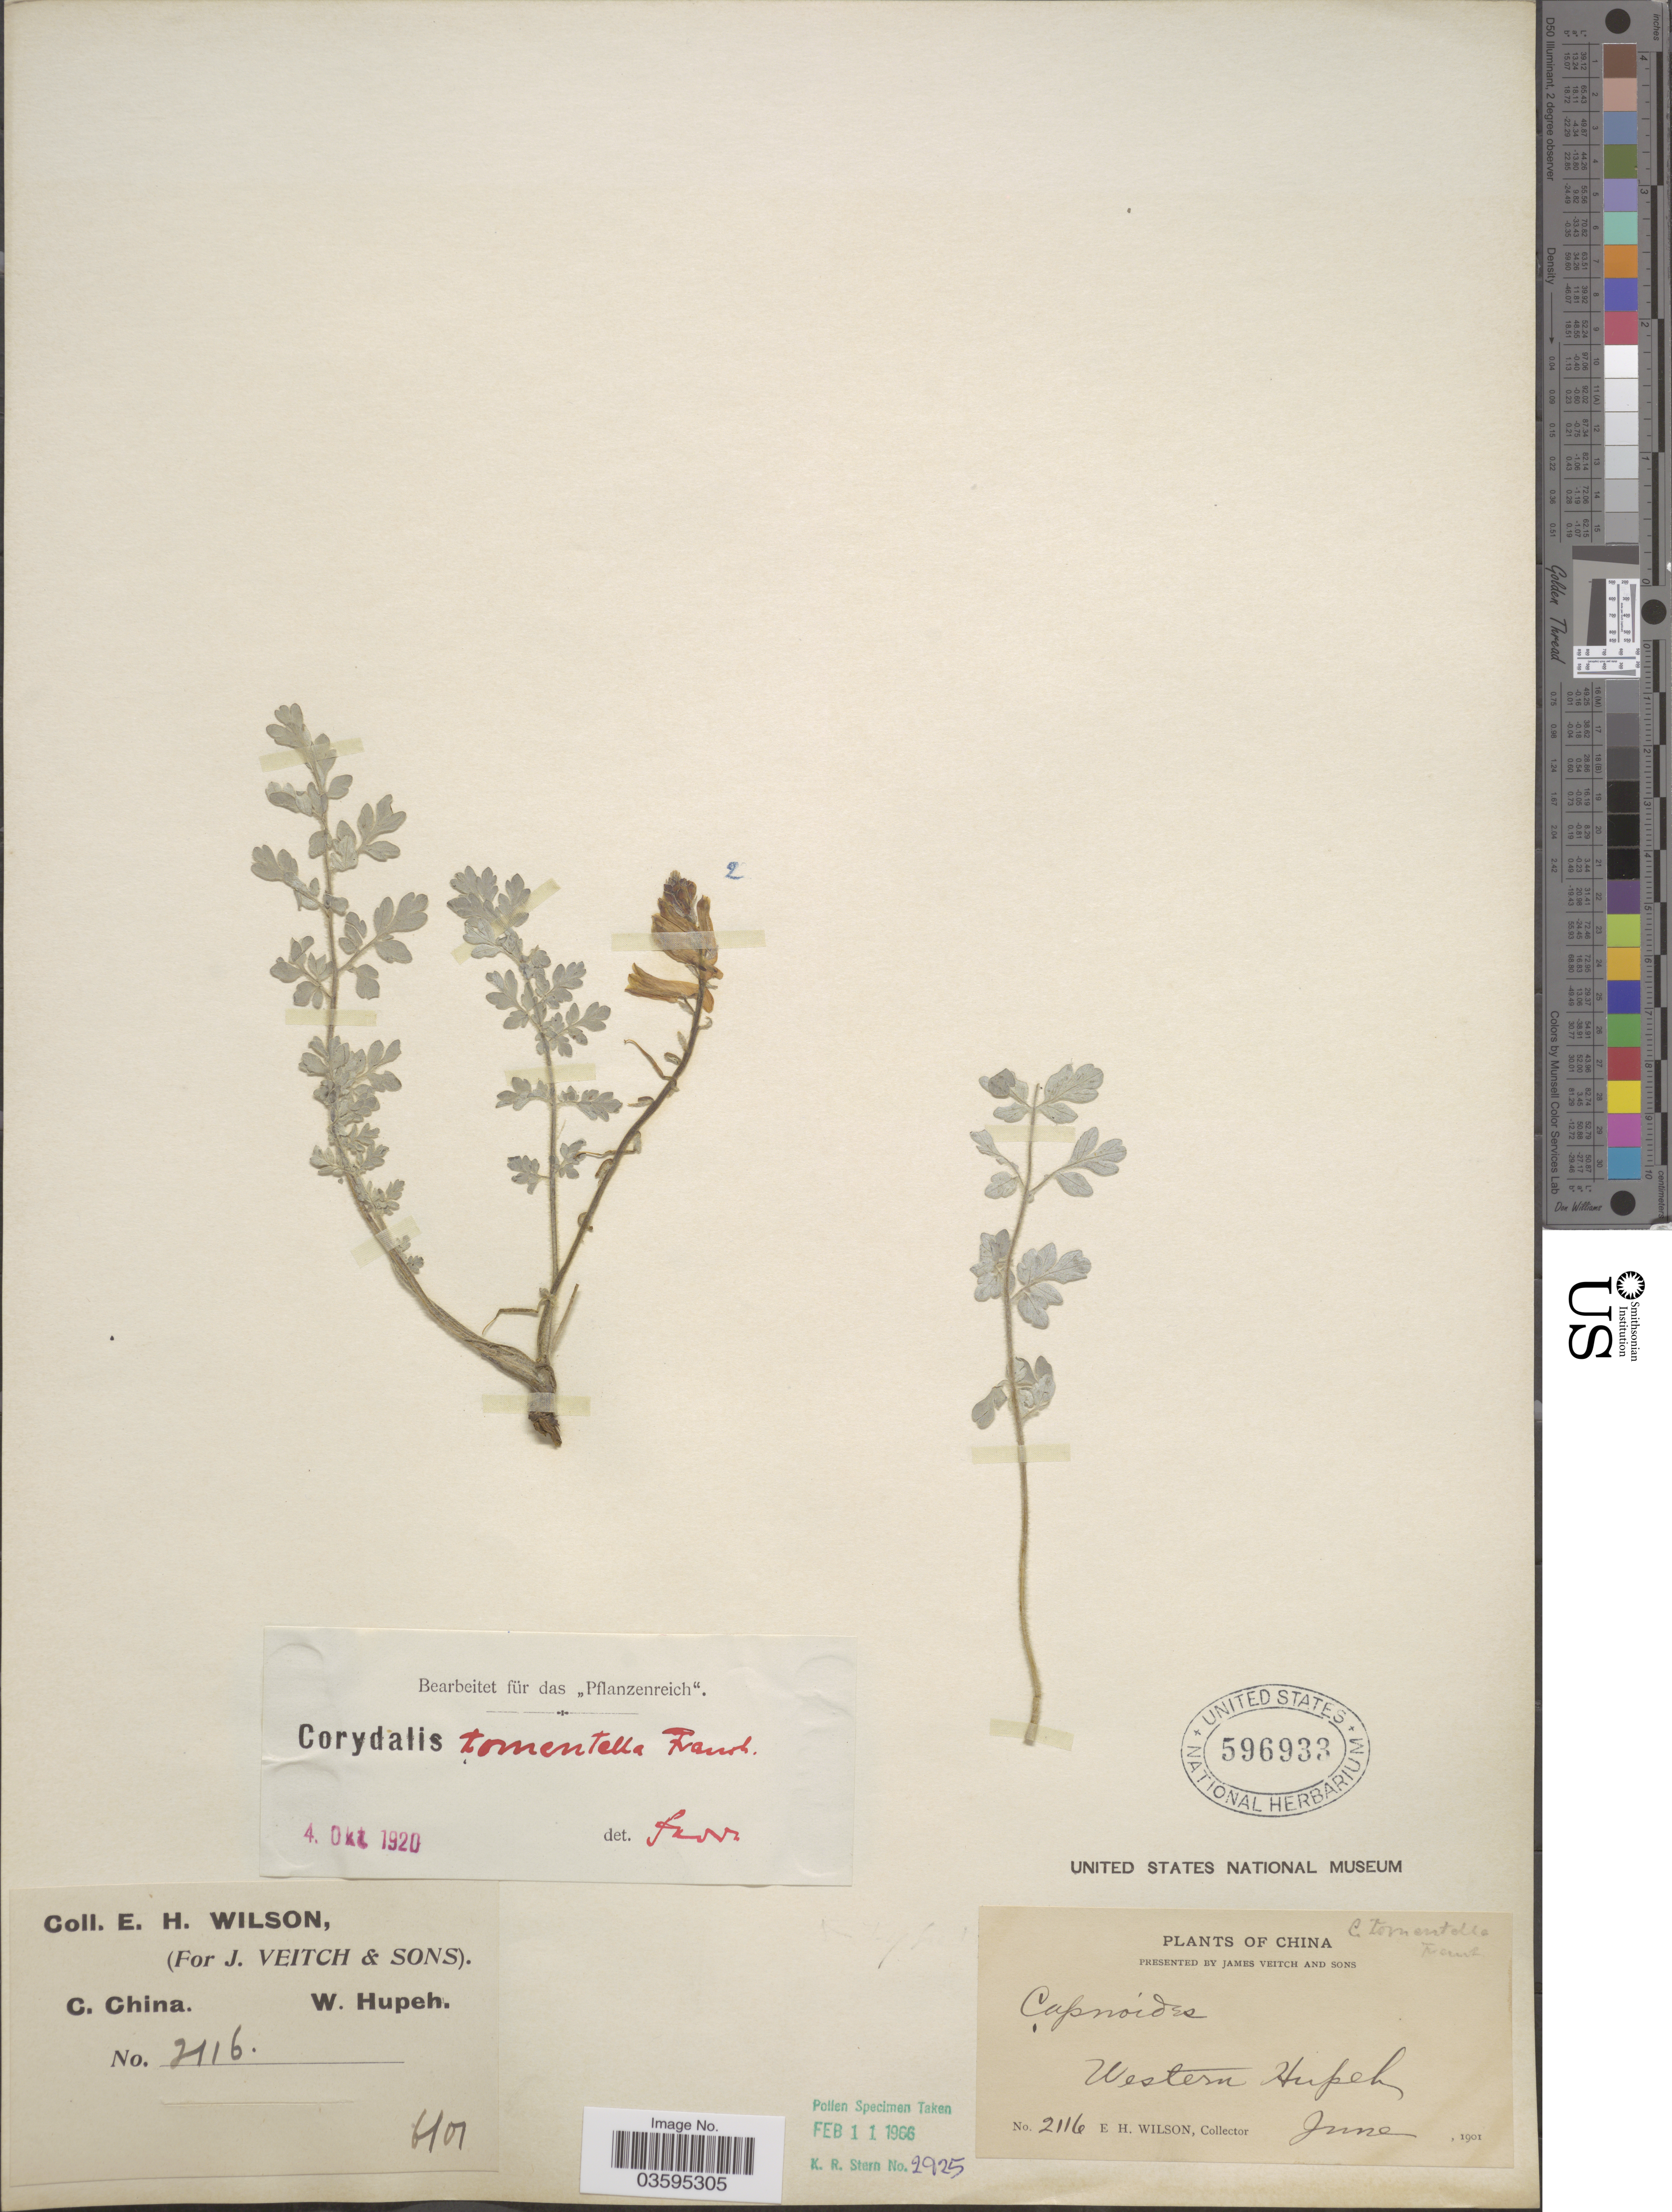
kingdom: Plantae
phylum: Tracheophyta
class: Magnoliopsida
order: Ranunculales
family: Papaveraceae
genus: Corydalis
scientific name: Corydalis tomentella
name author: Franch.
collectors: E. Wilson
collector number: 2116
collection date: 1901-06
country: China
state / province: Hubei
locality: C. China. Western Hupeh.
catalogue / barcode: US 596933